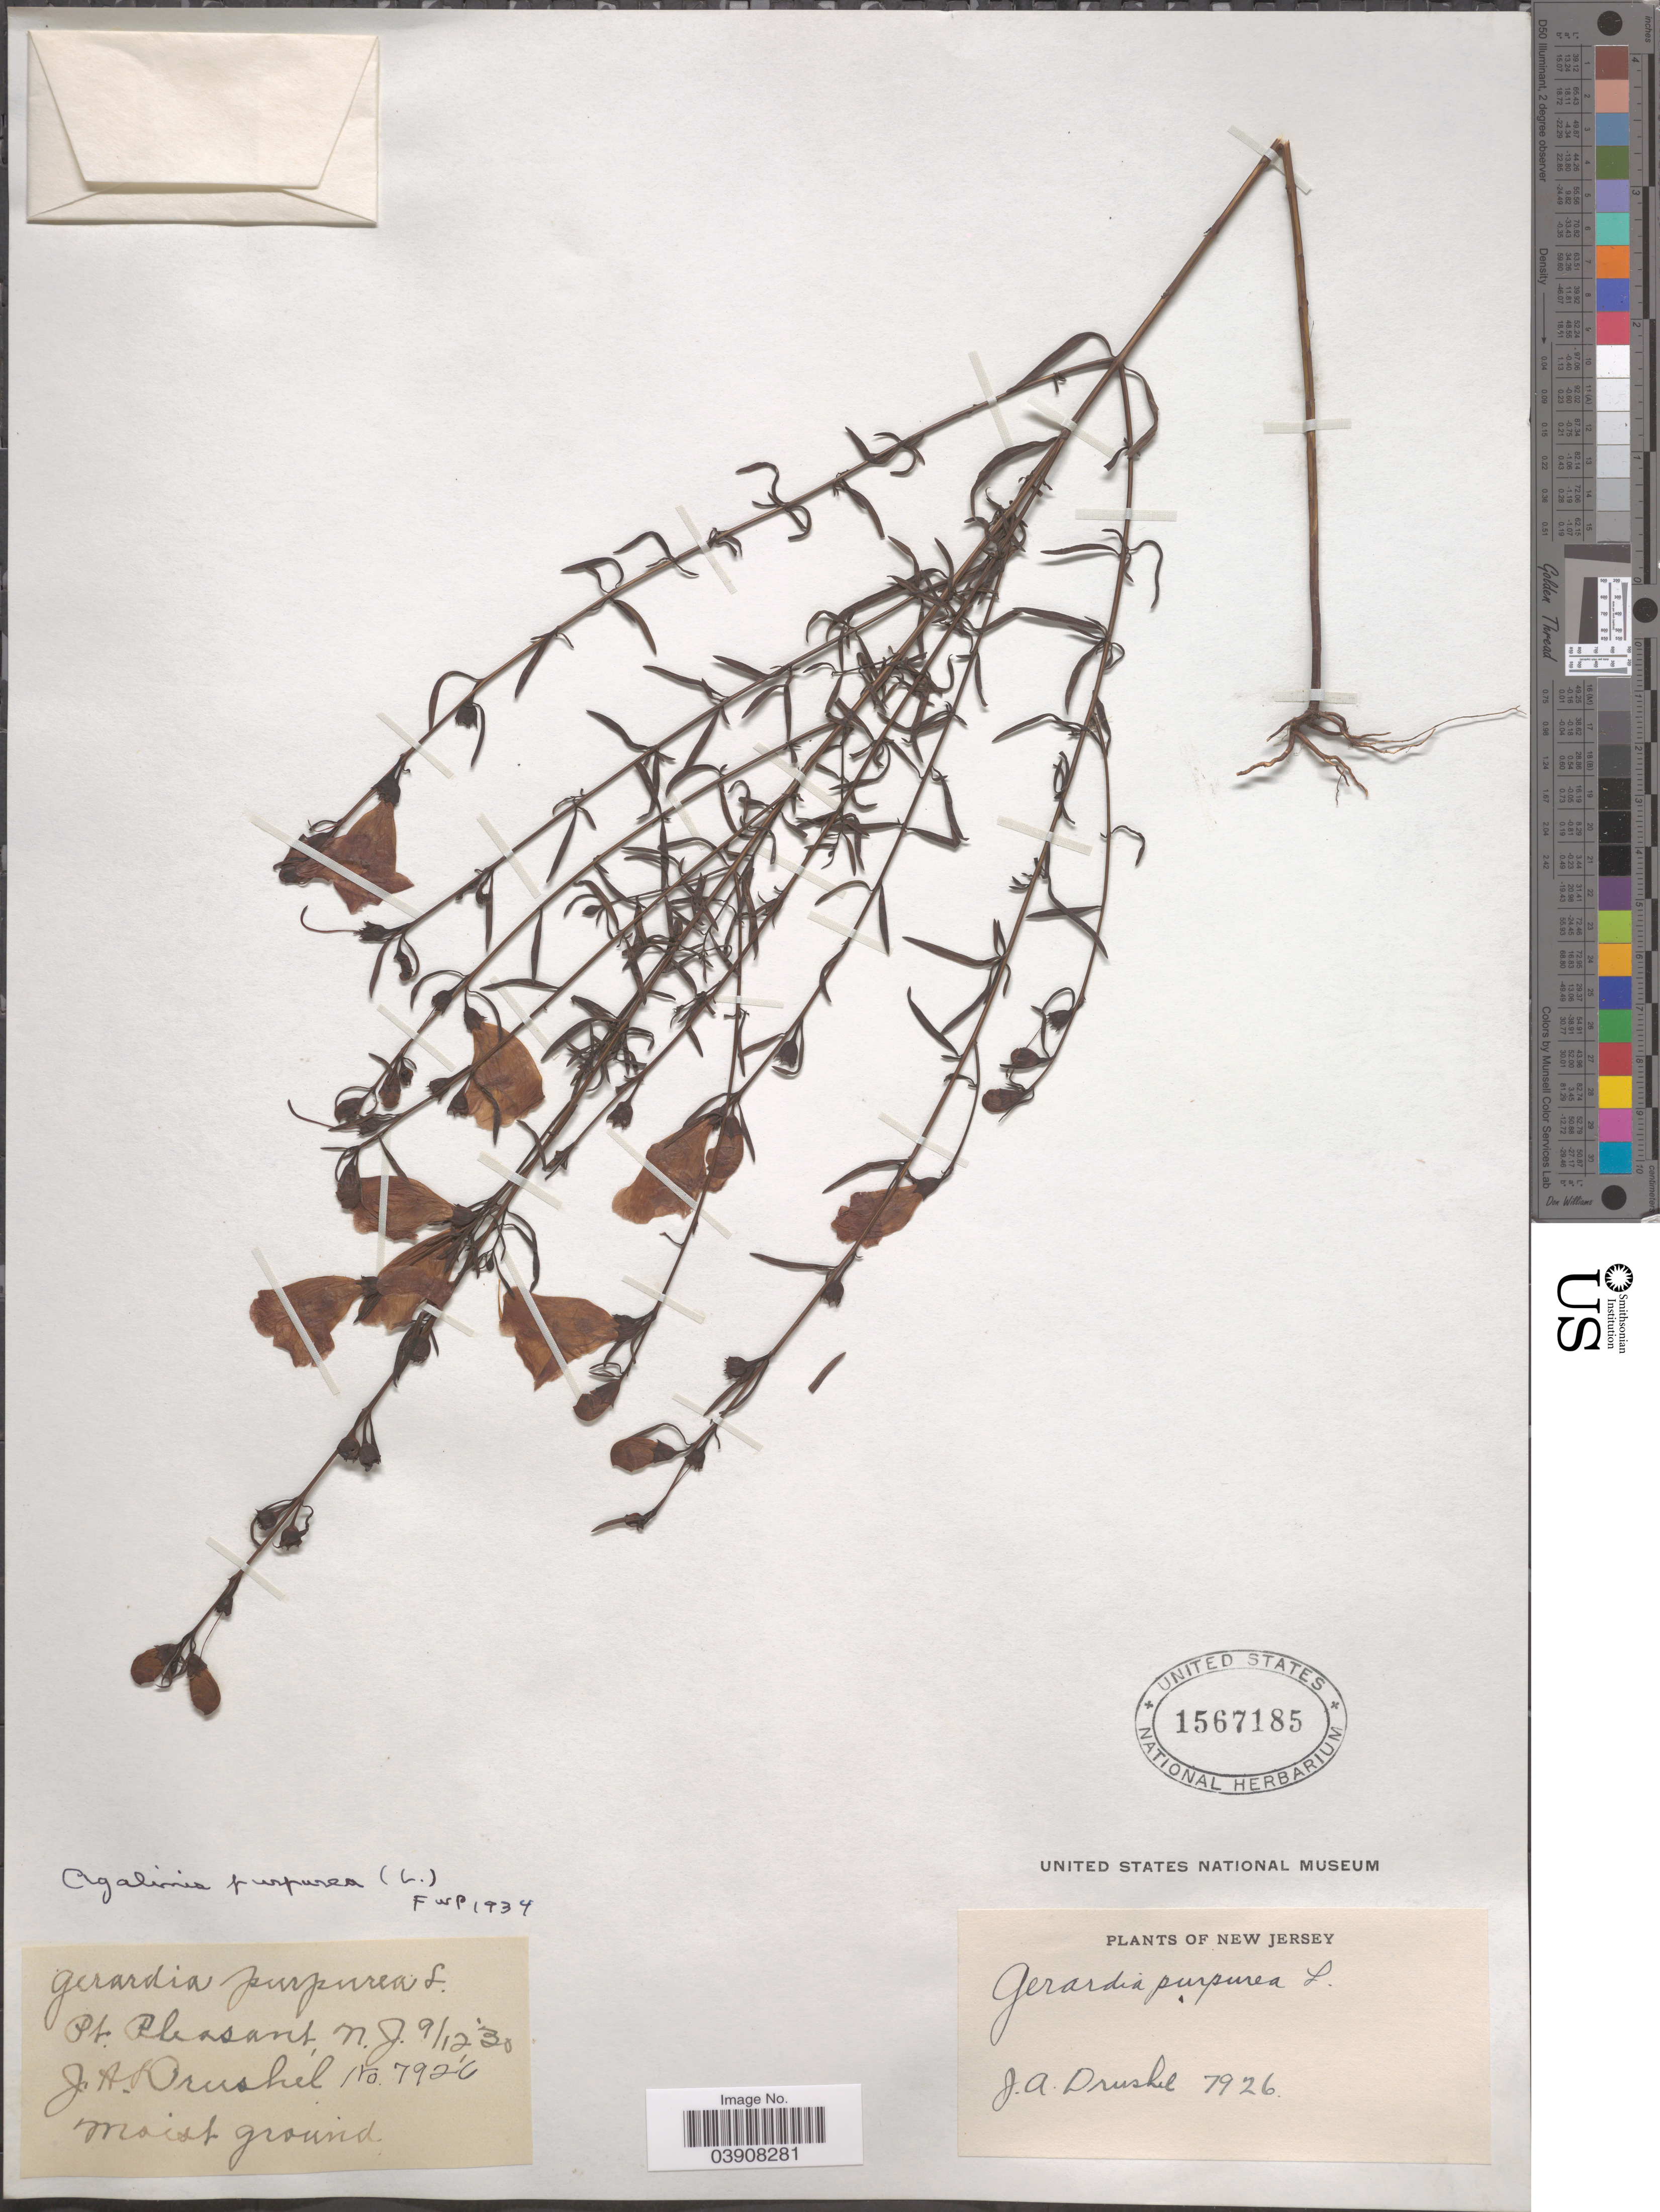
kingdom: Plantae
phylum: Tracheophyta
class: Magnoliopsida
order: Lamiales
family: Orobanchaceae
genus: Agalinis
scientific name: Agalinis purpurea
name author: (L.) Pennell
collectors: J. A. Drushel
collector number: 7926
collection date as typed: Transcribed d/m/y: 12/9/30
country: United States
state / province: New Jersey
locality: Pt. Pleasant.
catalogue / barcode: US 1567185